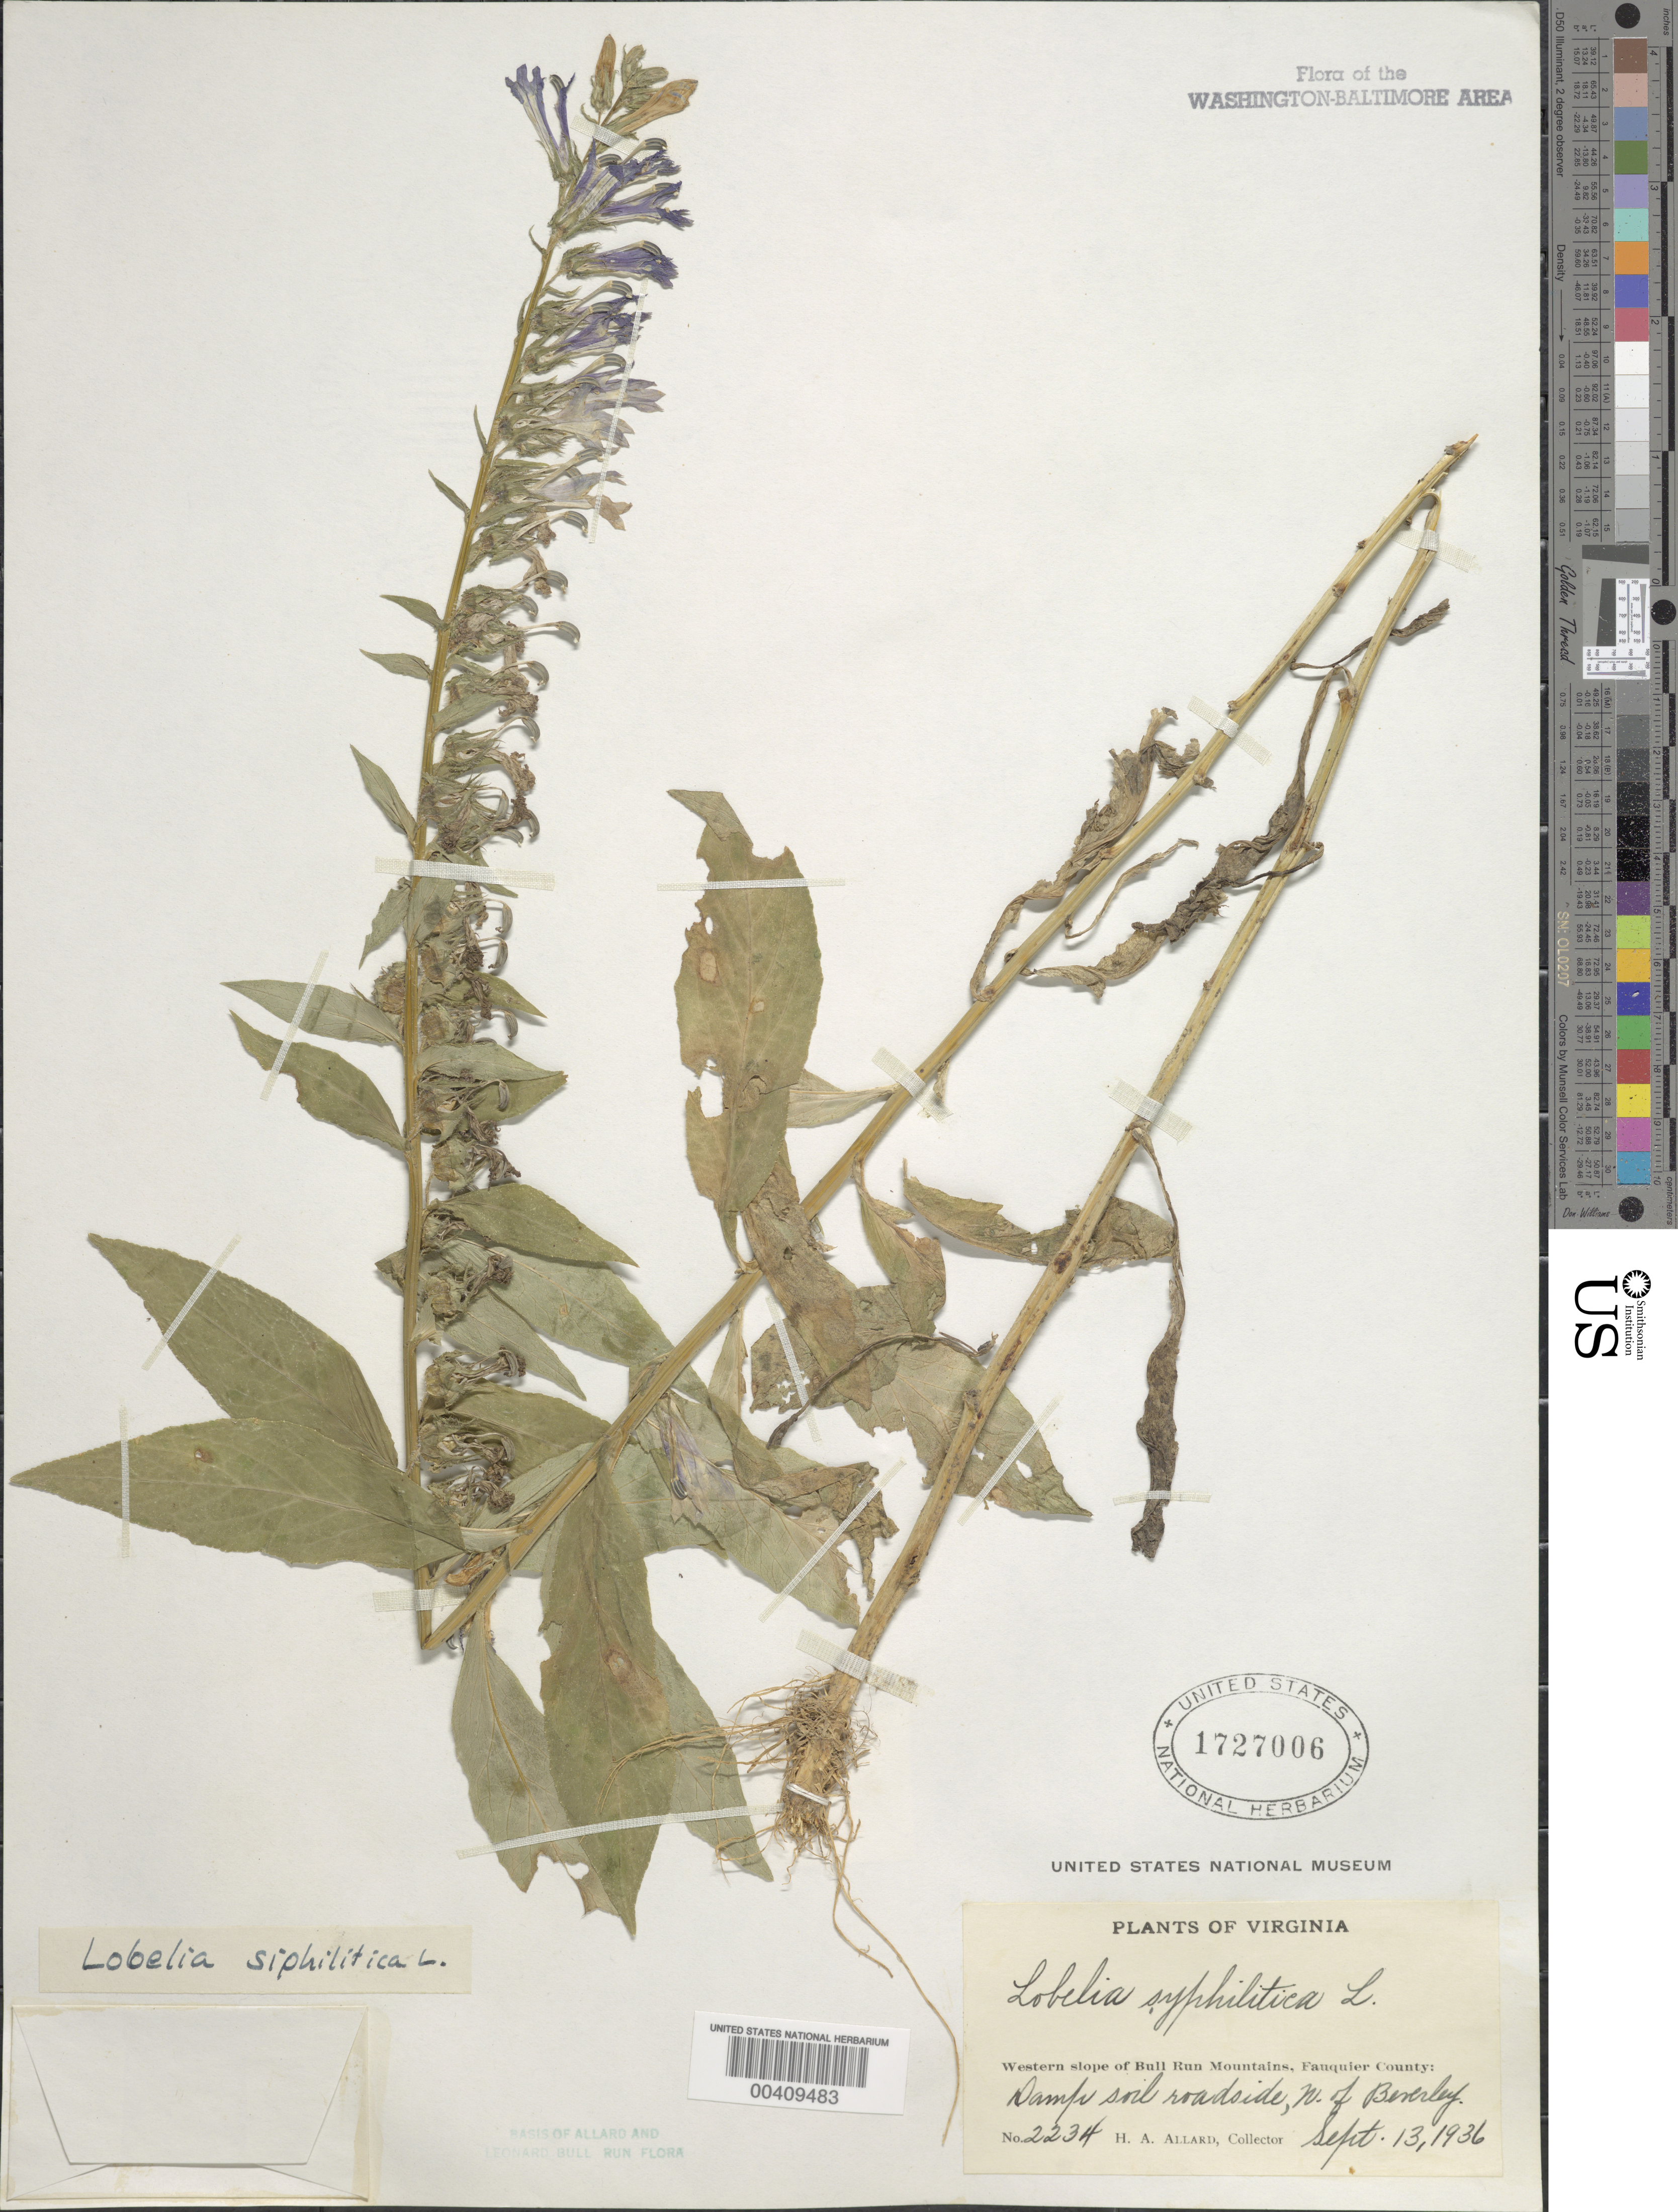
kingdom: Plantae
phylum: Tracheophyta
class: Magnoliopsida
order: Asterales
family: Campanulaceae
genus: Lobelia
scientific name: Lobelia siphilitica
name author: L.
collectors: H. A. Allard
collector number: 2234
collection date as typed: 13 Sep 1936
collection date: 1936-09-13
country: United States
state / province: Virginia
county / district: Fauquier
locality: West of Bull Run Mts.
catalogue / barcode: US 1727006